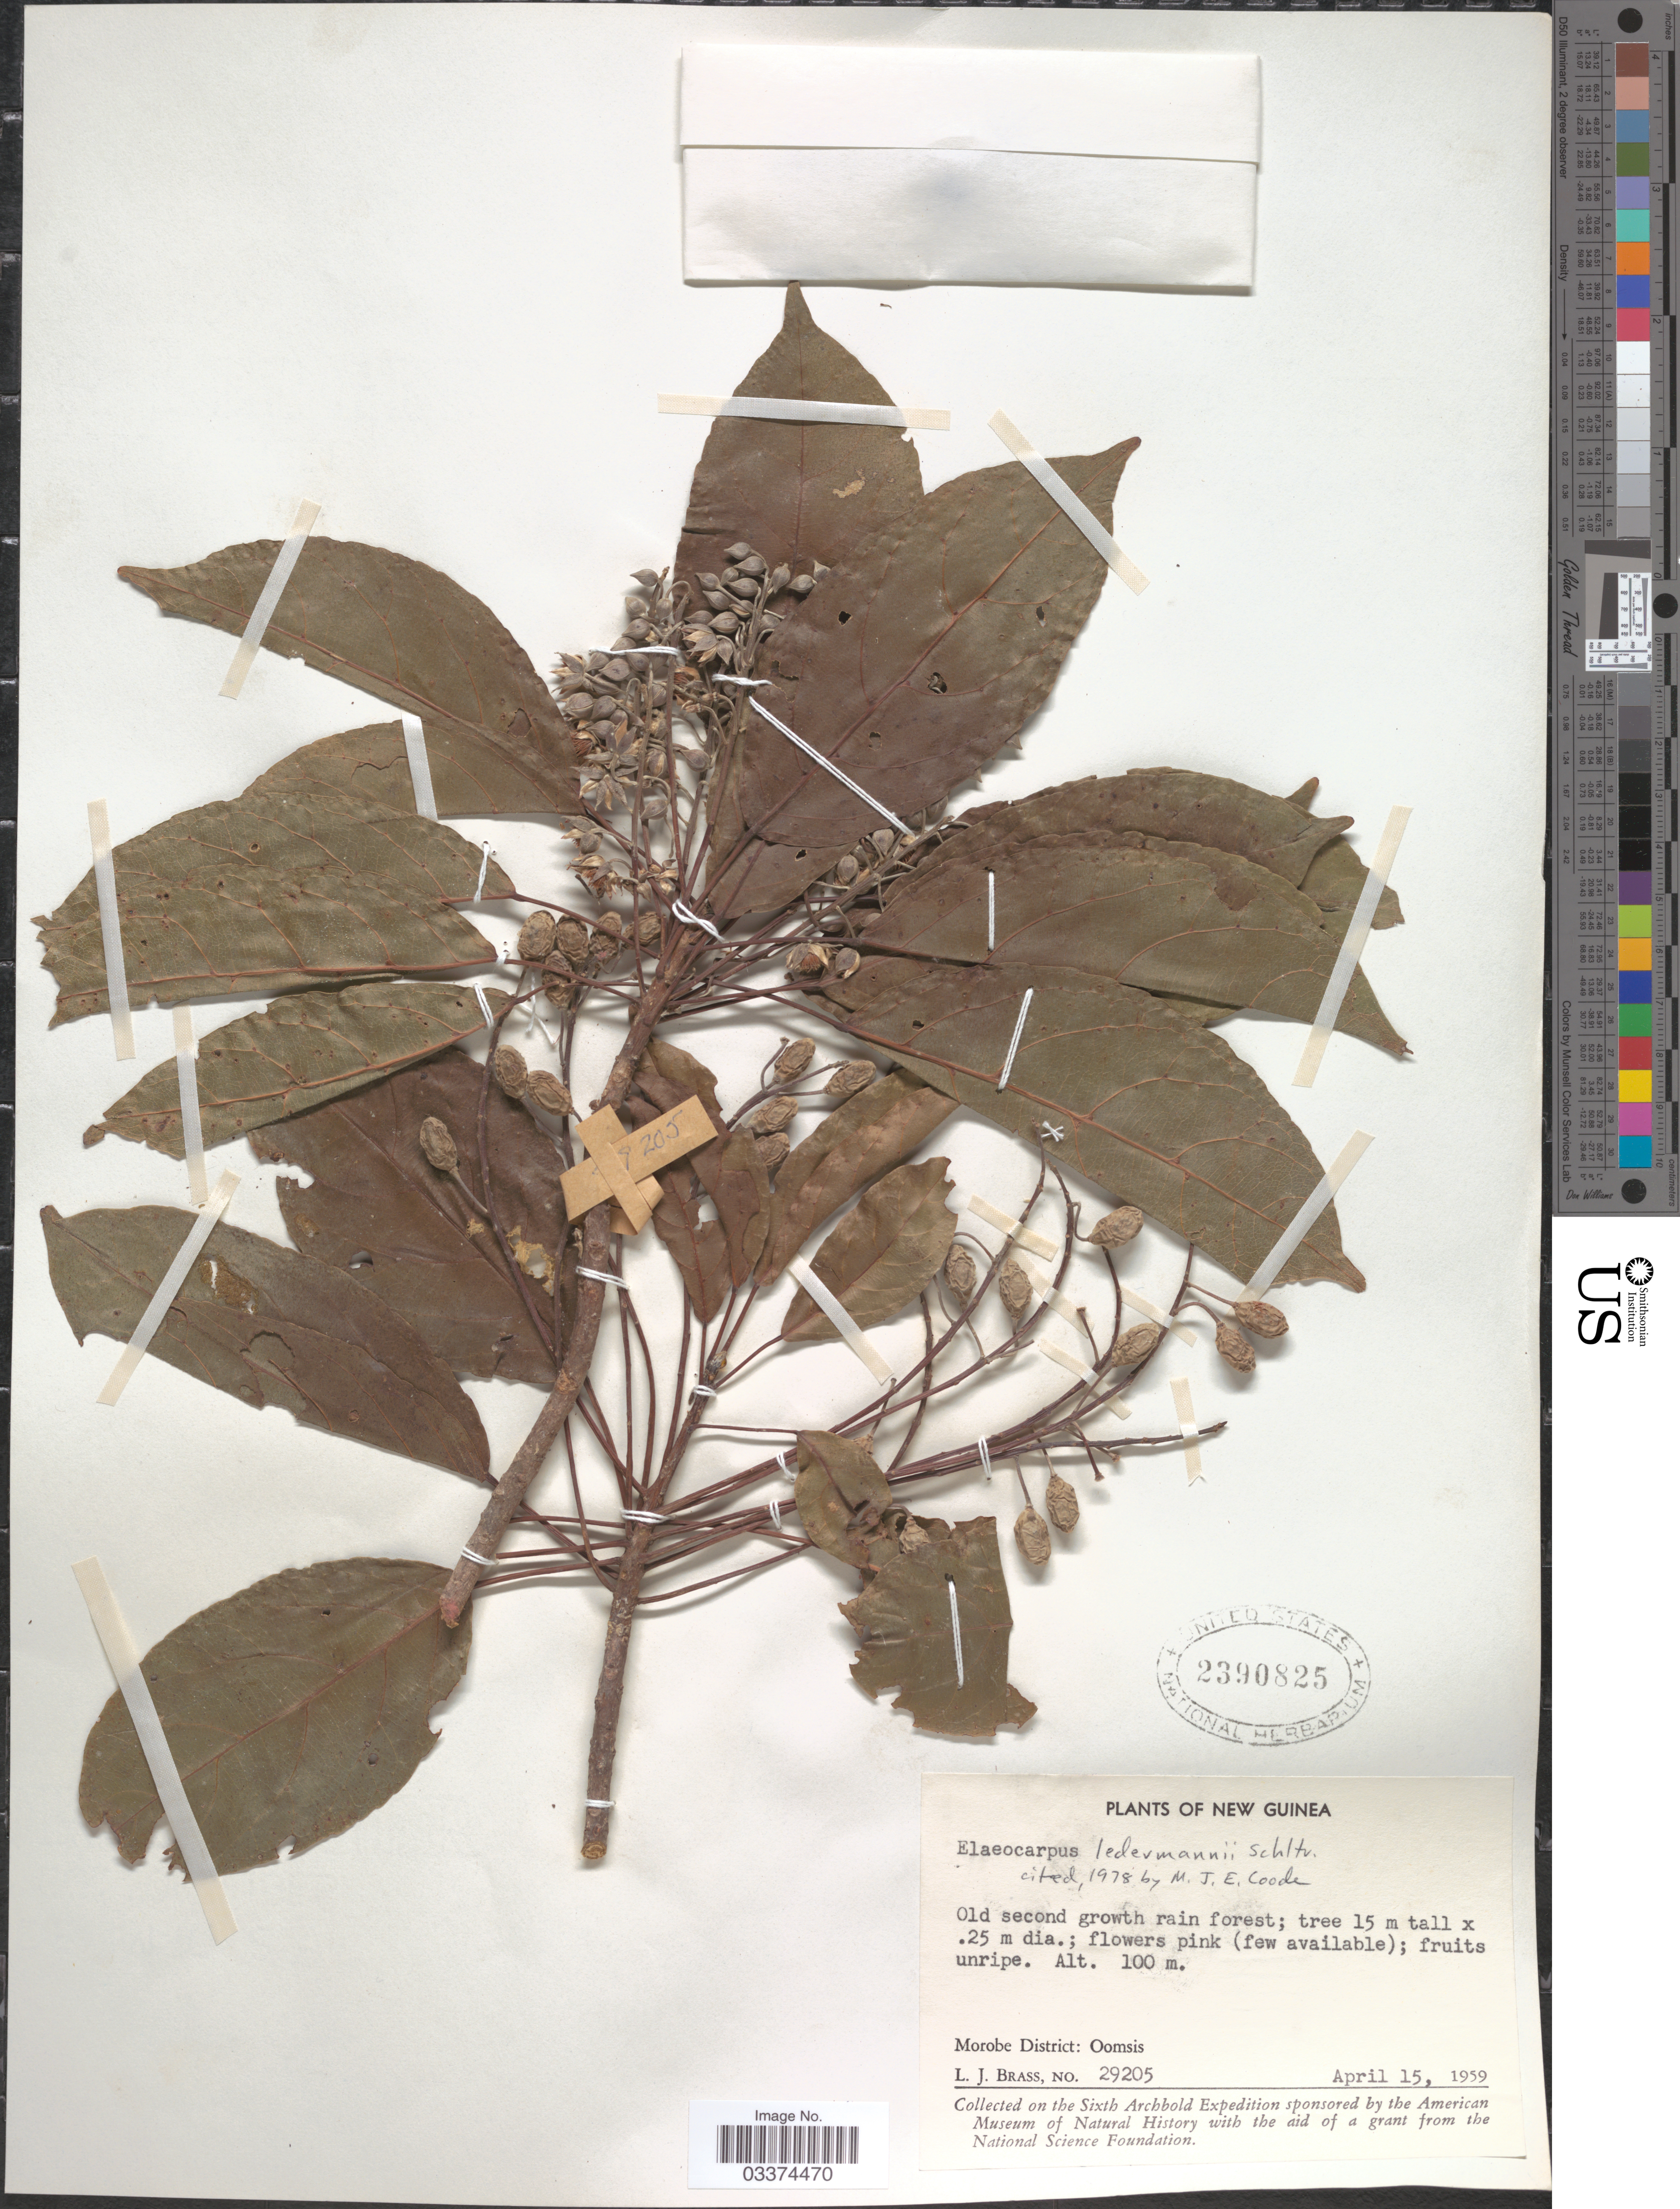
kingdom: Plantae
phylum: Tracheophyta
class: Magnoliopsida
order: Oxalidales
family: Elaeocarpaceae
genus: Elaeocarpus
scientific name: Elaeocarpus ledermannii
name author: Schltr.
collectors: L. J. Brass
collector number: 29205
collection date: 1959-04-15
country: Papua New Guinea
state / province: Morobe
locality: New Guinea, Morobe District: Oomsis.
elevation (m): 100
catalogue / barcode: US 2390825